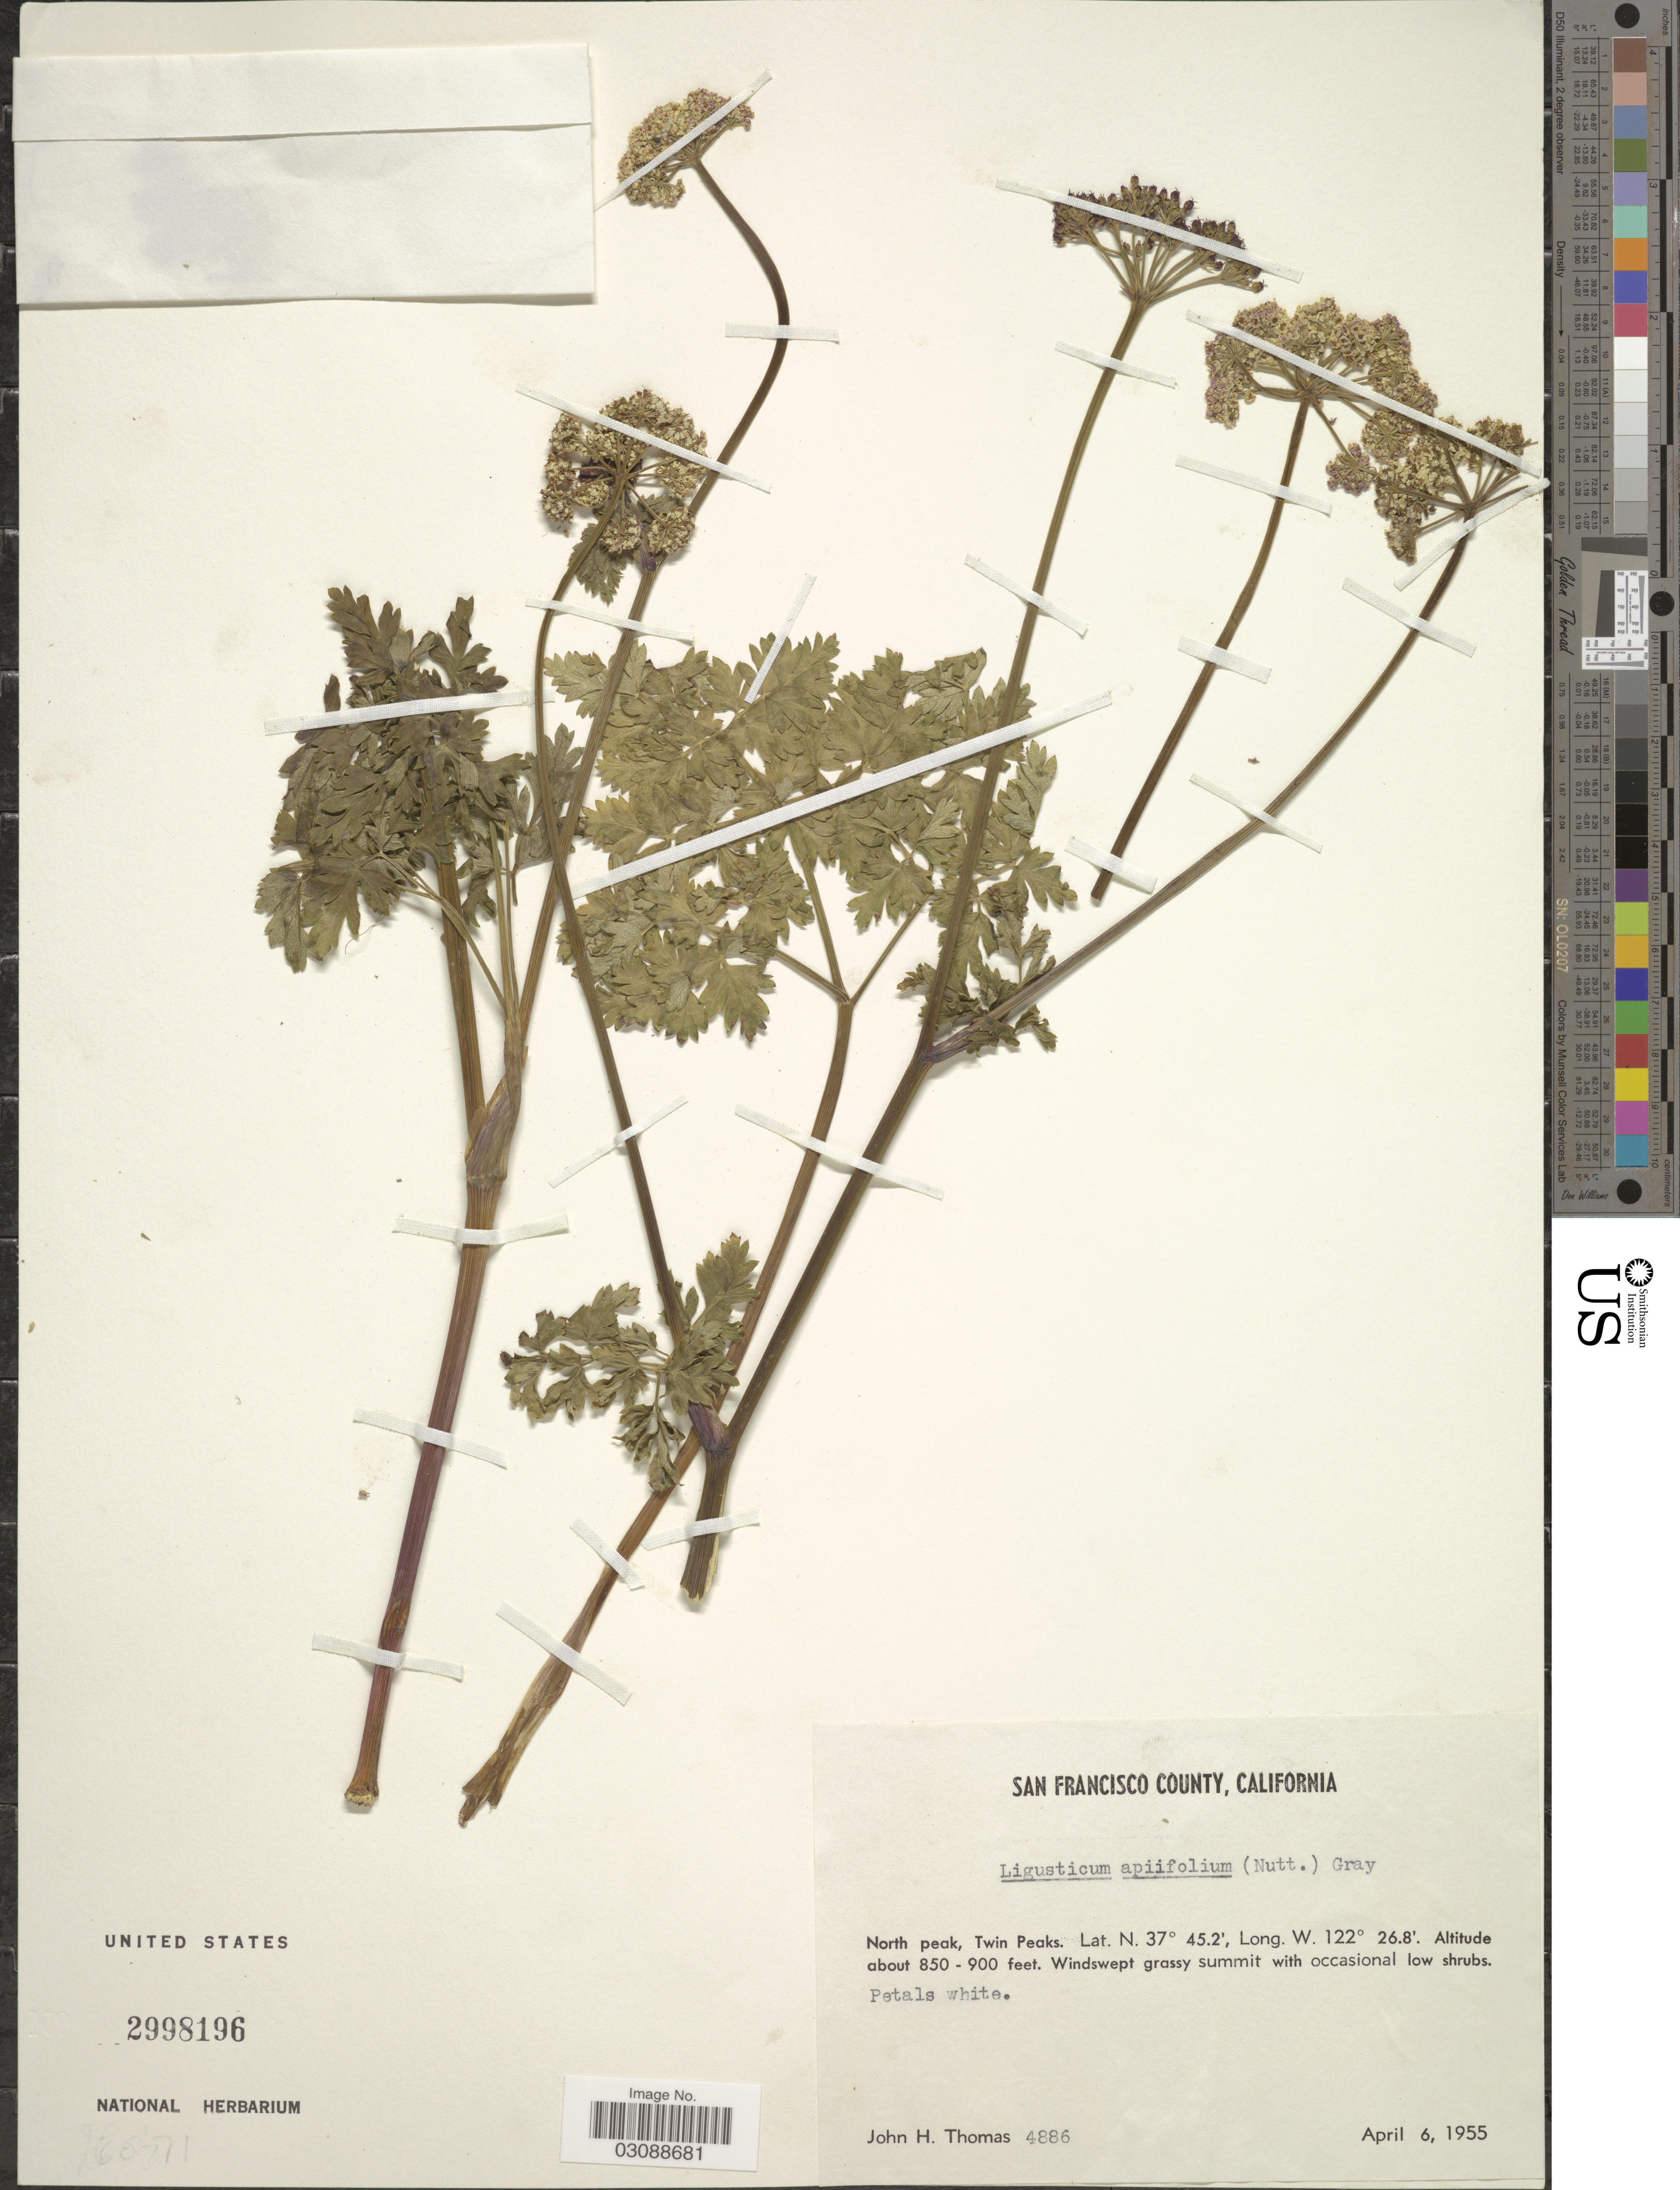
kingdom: Plantae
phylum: Tracheophyta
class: Magnoliopsida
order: Apiales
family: Apiaceae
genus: Ligusticum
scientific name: Ligusticum apiifolium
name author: (Nutt. ex Torr. & A. Gray) A. Gray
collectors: J. H. Thomas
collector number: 4886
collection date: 1955-04-06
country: United States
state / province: California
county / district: San Francisco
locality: San Francisco County. North peak, Twin Peaks. Windswept grassy summit with occasional low shrubs.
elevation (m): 259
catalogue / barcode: US 2998196